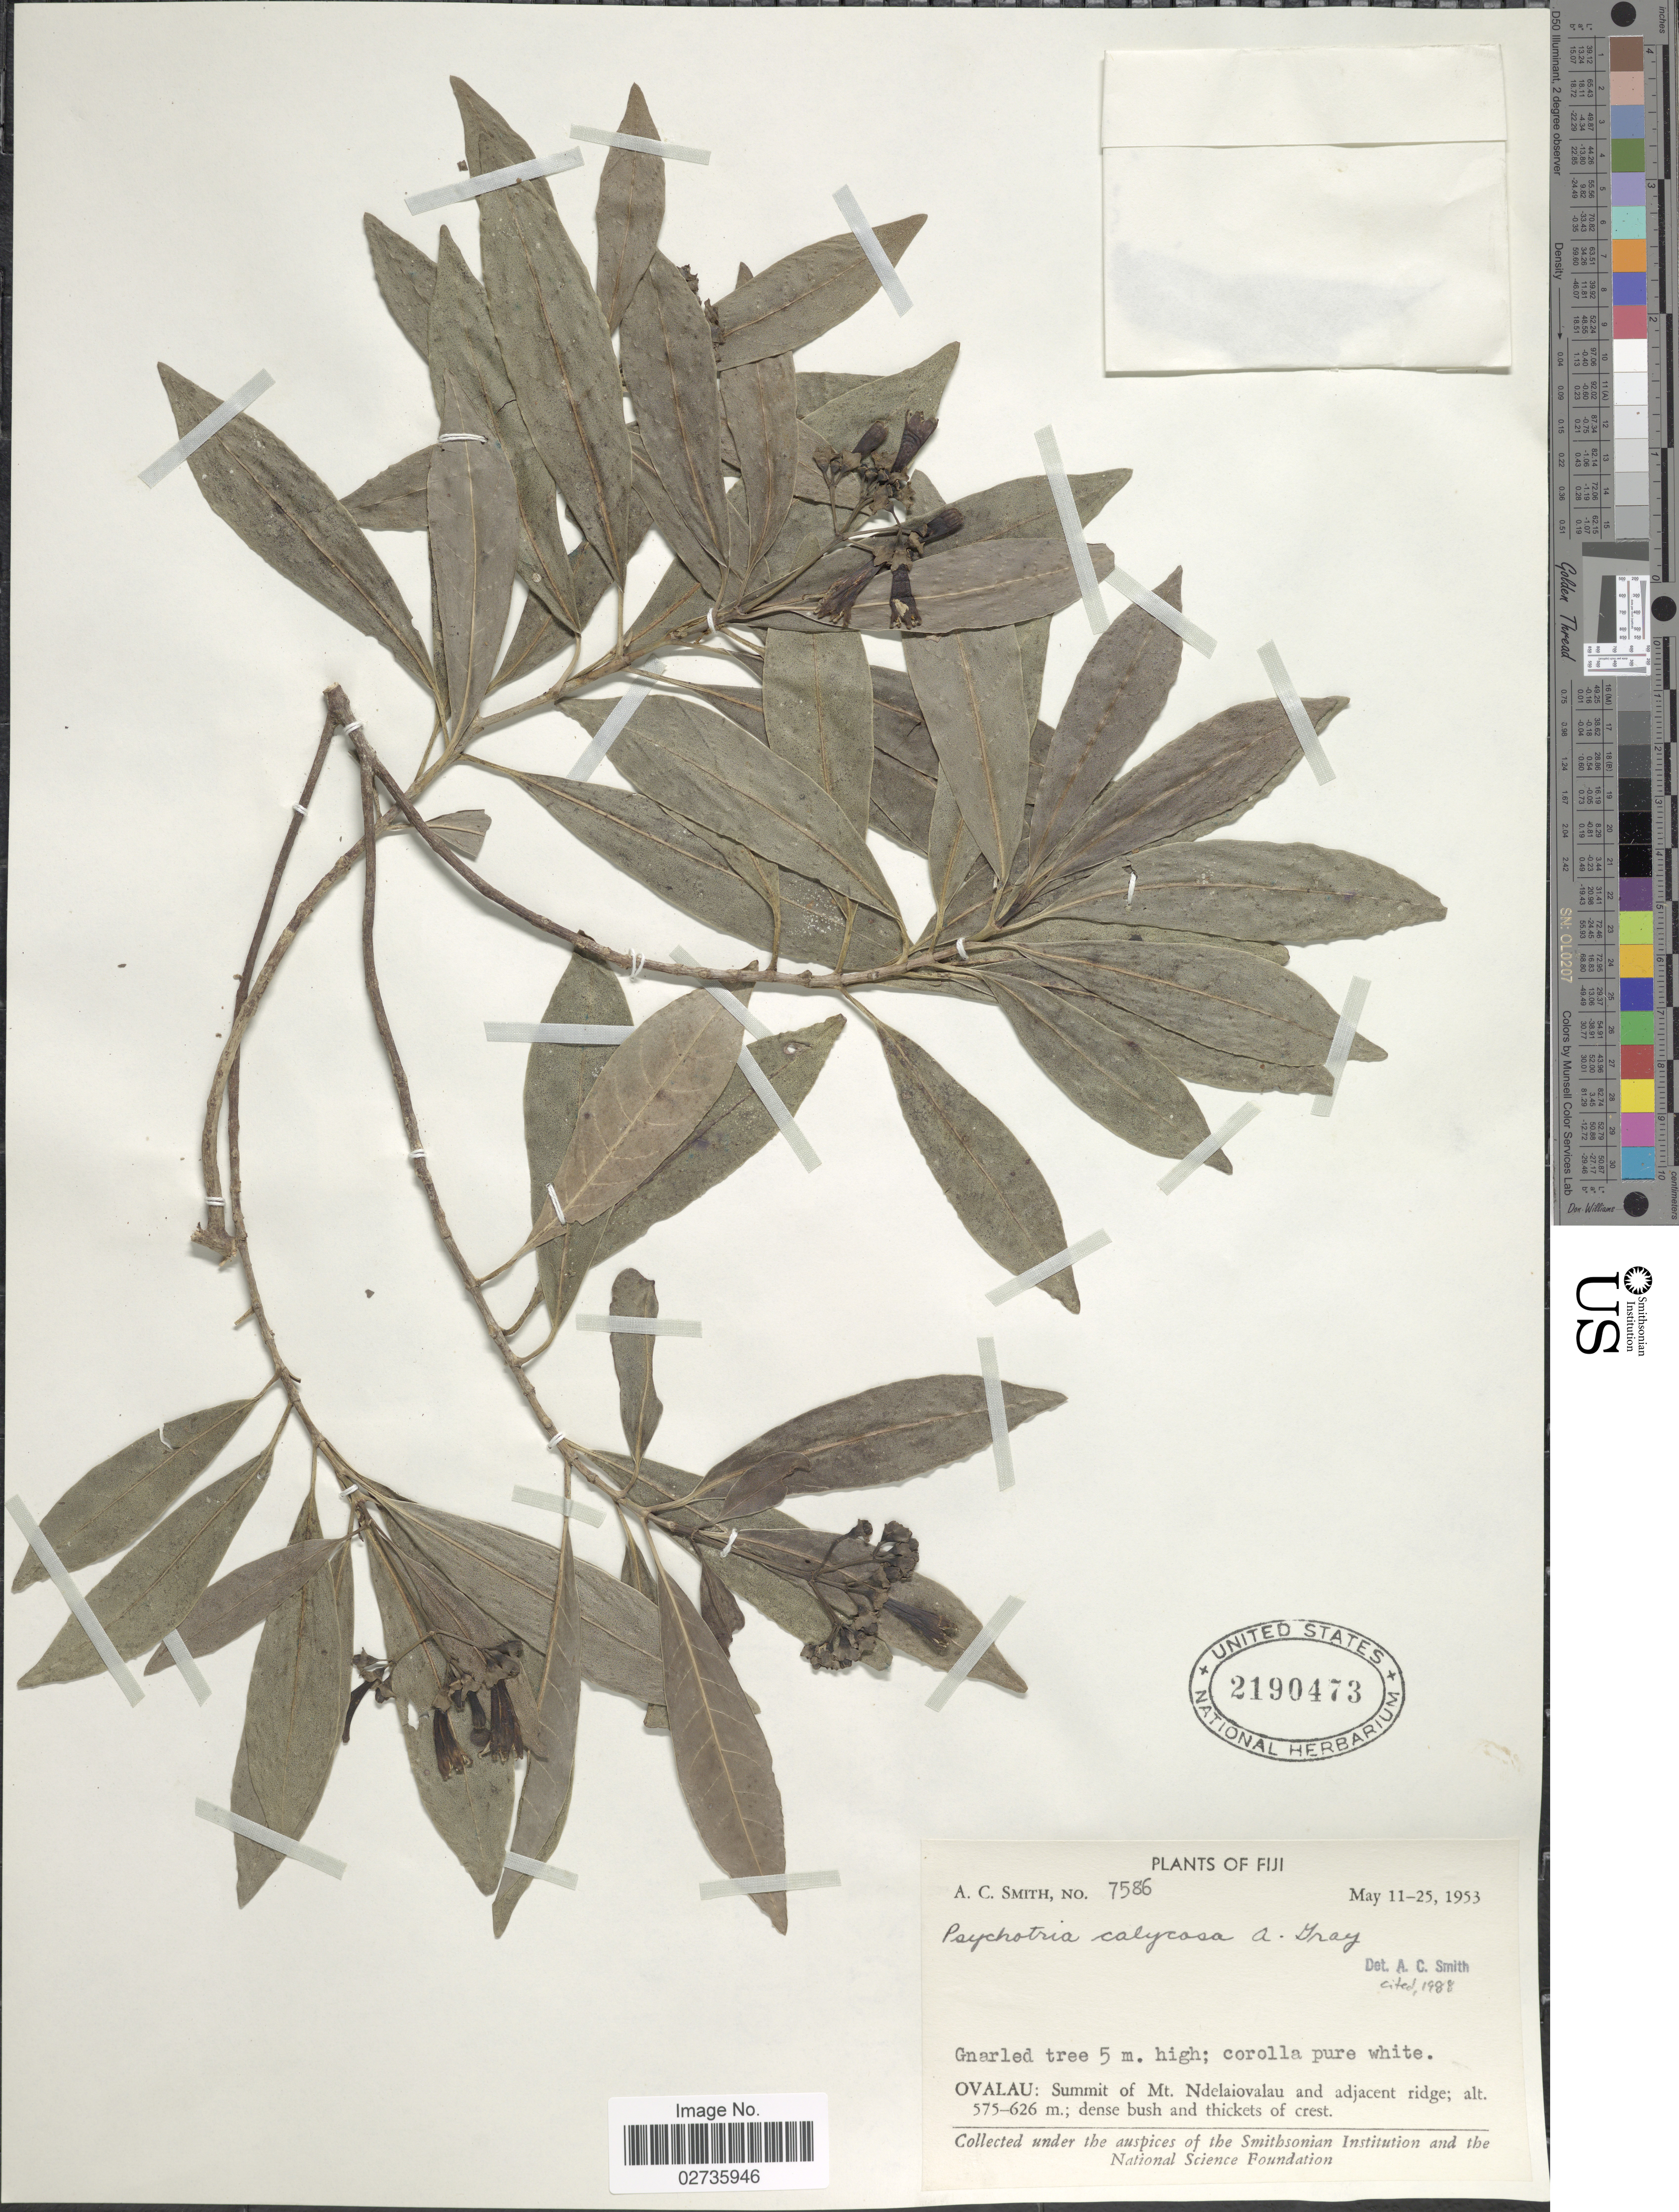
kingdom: Plantae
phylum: Tracheophyta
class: Magnoliopsida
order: Gentianales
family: Rubiaceae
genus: Psychotria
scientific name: Psychotria calycosa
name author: A. Gray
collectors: A. C. Smith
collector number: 7586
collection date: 1953-05-11/1953-05-25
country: Fiji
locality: Ovalau: Summit of Mt Ndelaiovalau and adjacent ridge; dense bush and thicket of crest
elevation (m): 575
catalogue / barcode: US 2190473